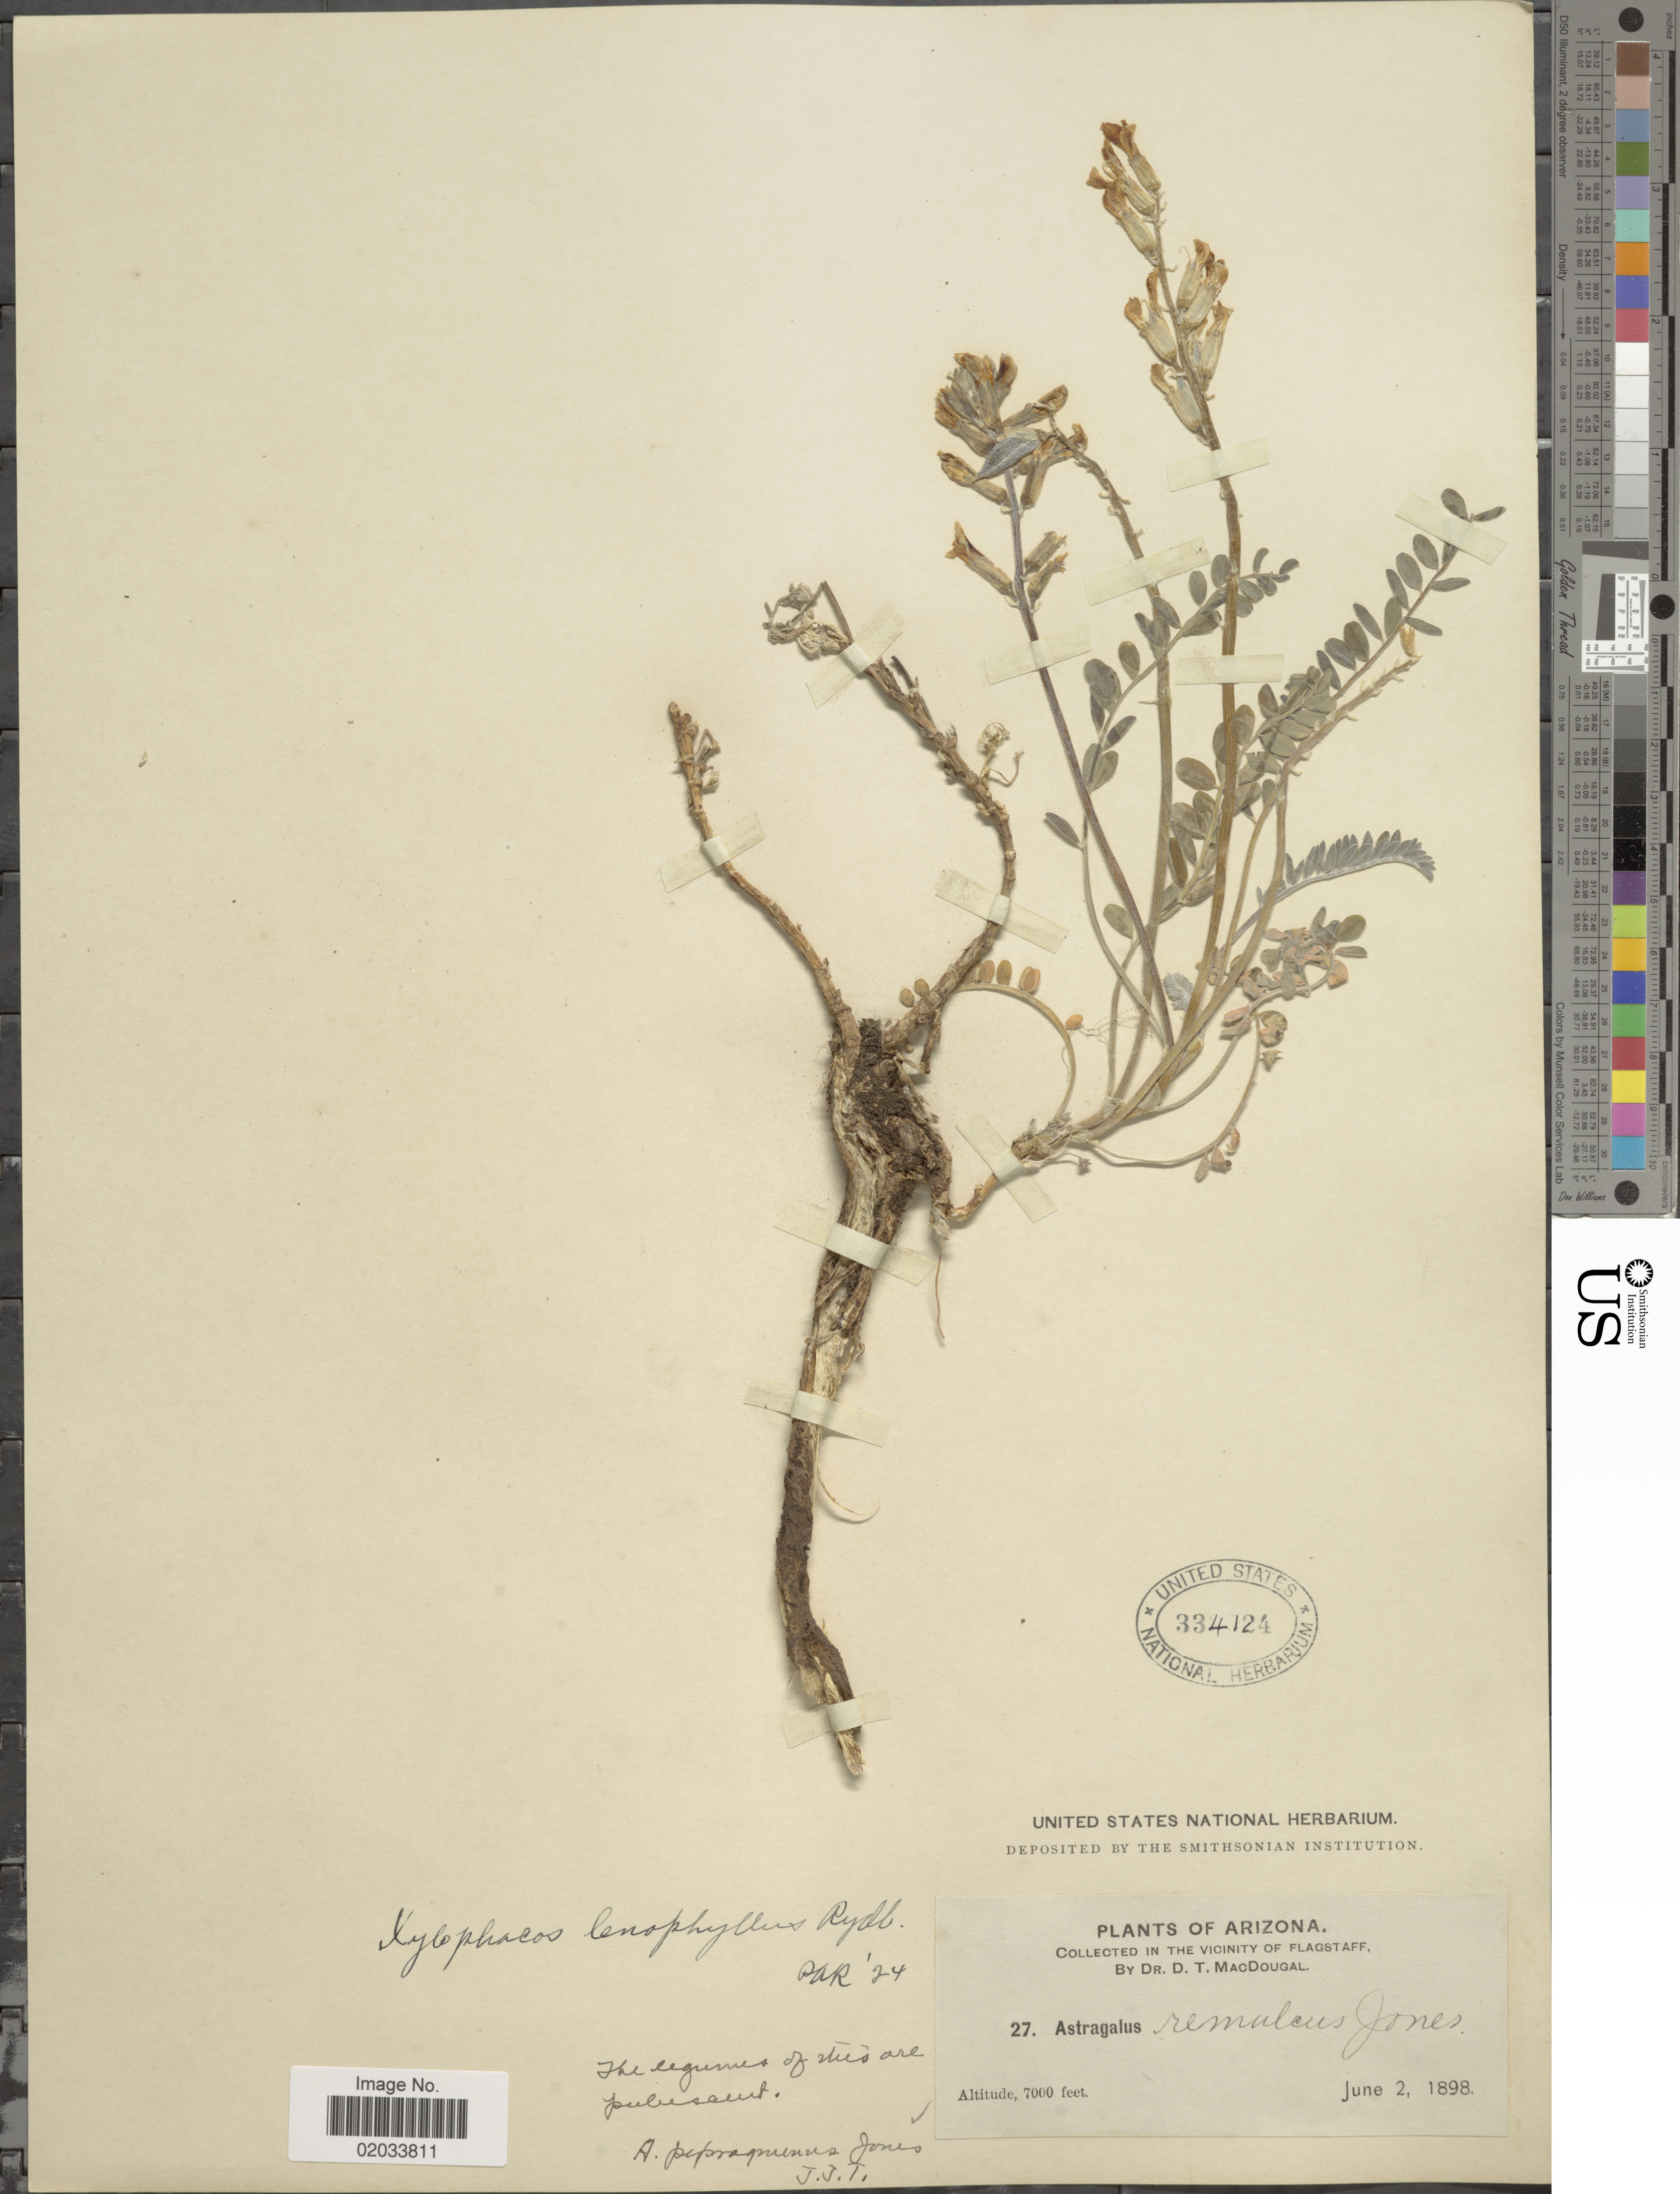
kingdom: Plantae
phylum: Tracheophyta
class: Magnoliopsida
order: Fabales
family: Fabaceae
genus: Astragalus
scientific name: Astragalus pephragmenus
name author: M.E. Jones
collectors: D. T. MacDougal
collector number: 27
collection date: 1898-06-02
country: United States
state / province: Arizona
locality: In The Vicinity of Flagstaff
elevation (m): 2134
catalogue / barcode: US 334124